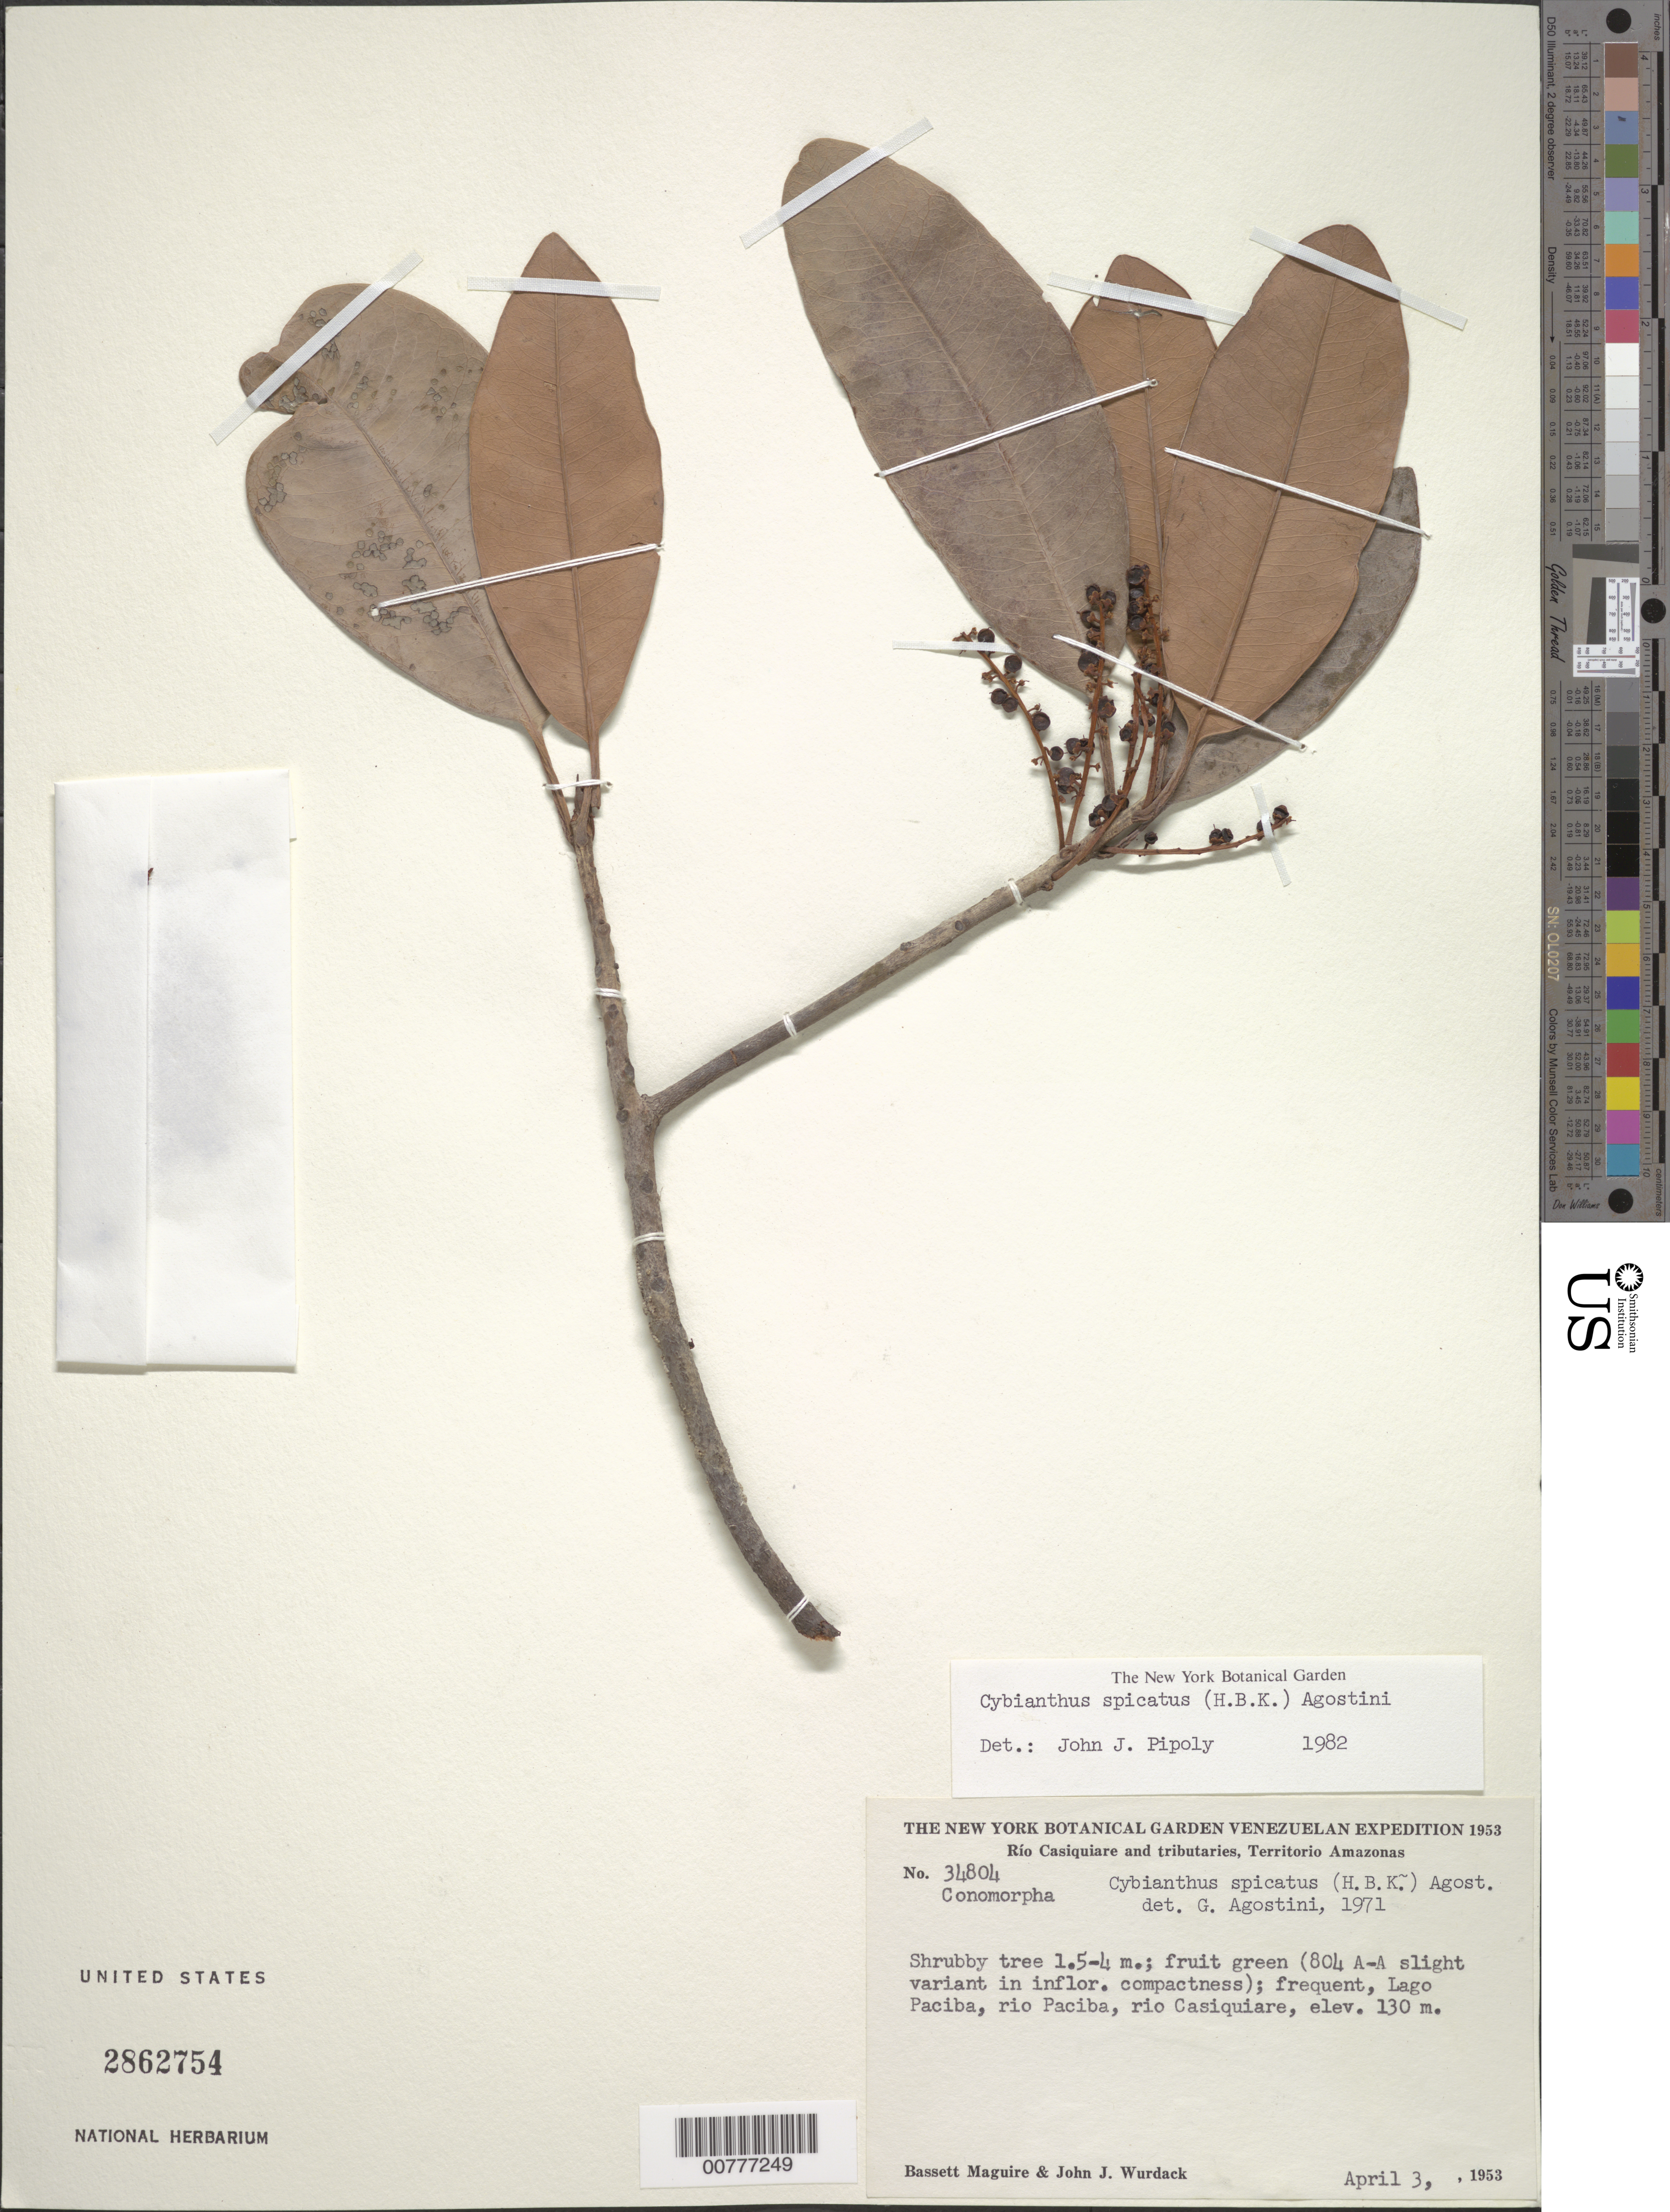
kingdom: Plantae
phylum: Tracheophyta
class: Magnoliopsida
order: Ericales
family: Primulaceae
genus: Cybianthus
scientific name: Cybianthus spicatus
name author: (Kunth) G. Agostini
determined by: Pipoly, J. J., III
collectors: B. Maguire & J. J. Wurdack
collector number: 34804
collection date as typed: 7-Apr-53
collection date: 1953-04-07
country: Venezuela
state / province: Amazonas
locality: Río Casiquiare, Lago Paciba, Río Paciba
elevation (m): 130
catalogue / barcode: US 2862754